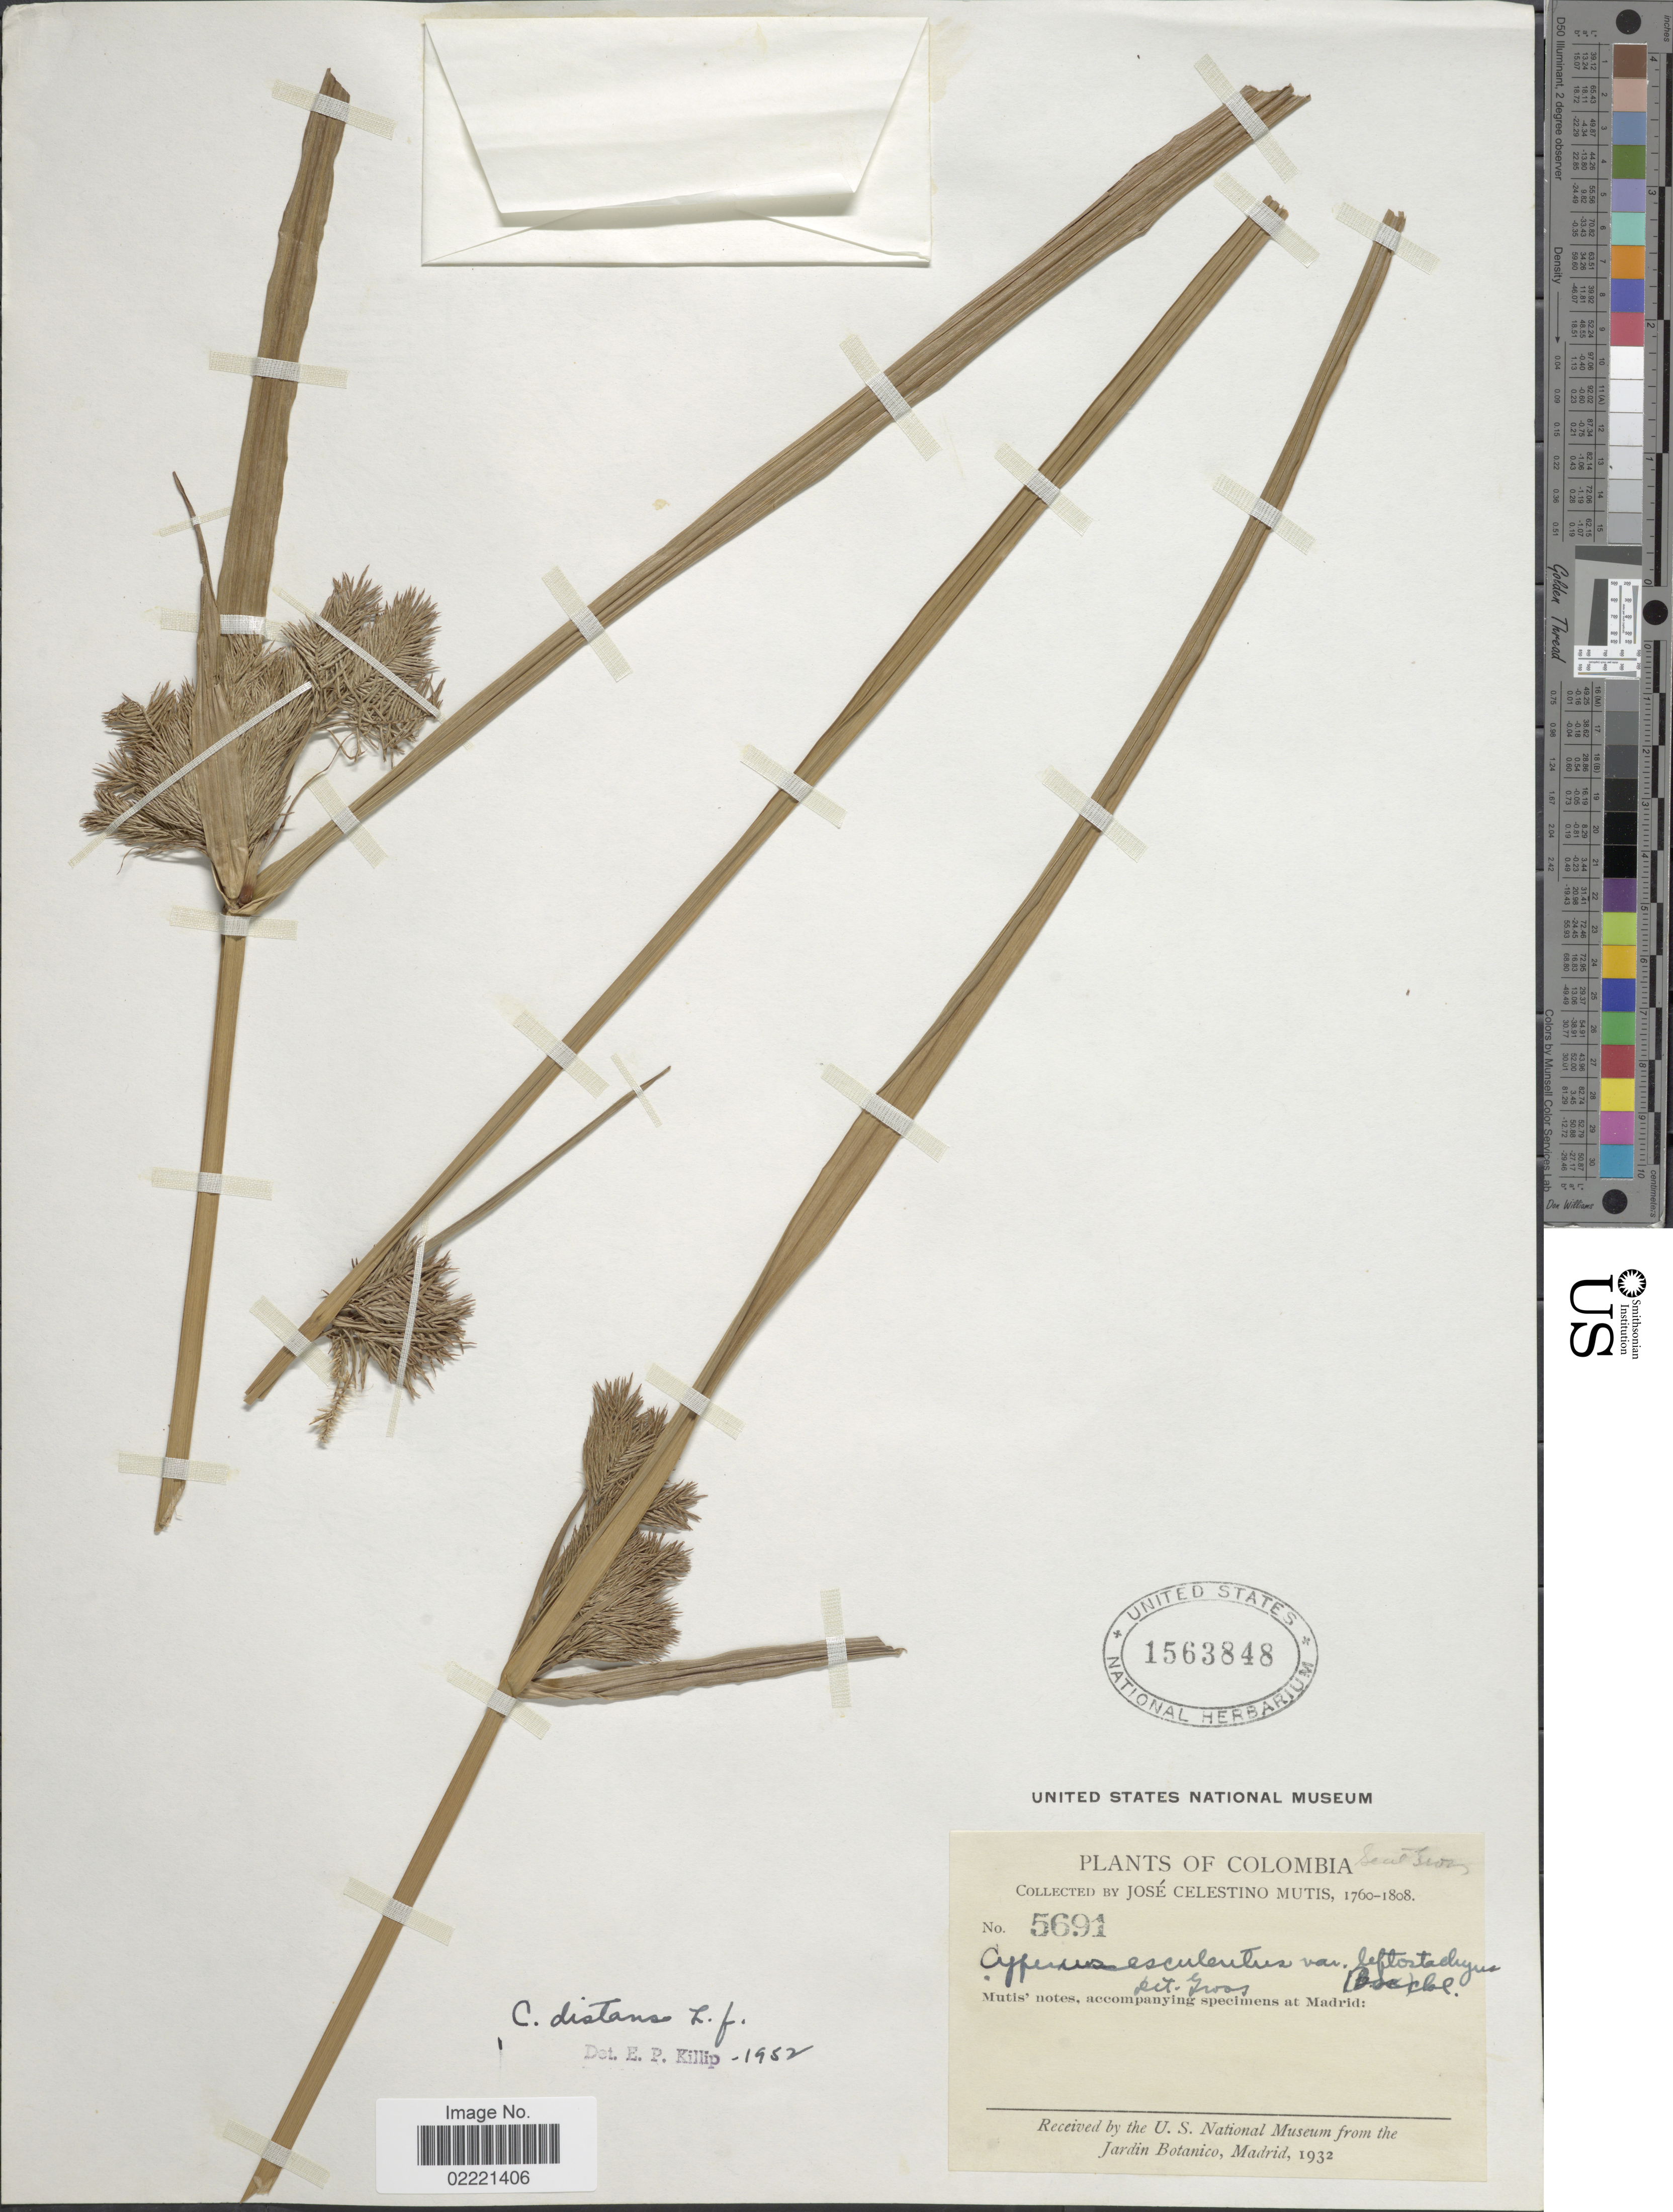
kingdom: Plantae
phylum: Tracheophyta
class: Liliopsida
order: Poales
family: Cyperaceae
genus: Cyperus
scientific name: Cyperus distans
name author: L. f.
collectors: J. C. B. Mutis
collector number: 5691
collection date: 1760/1808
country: Colombia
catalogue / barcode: US 1563848